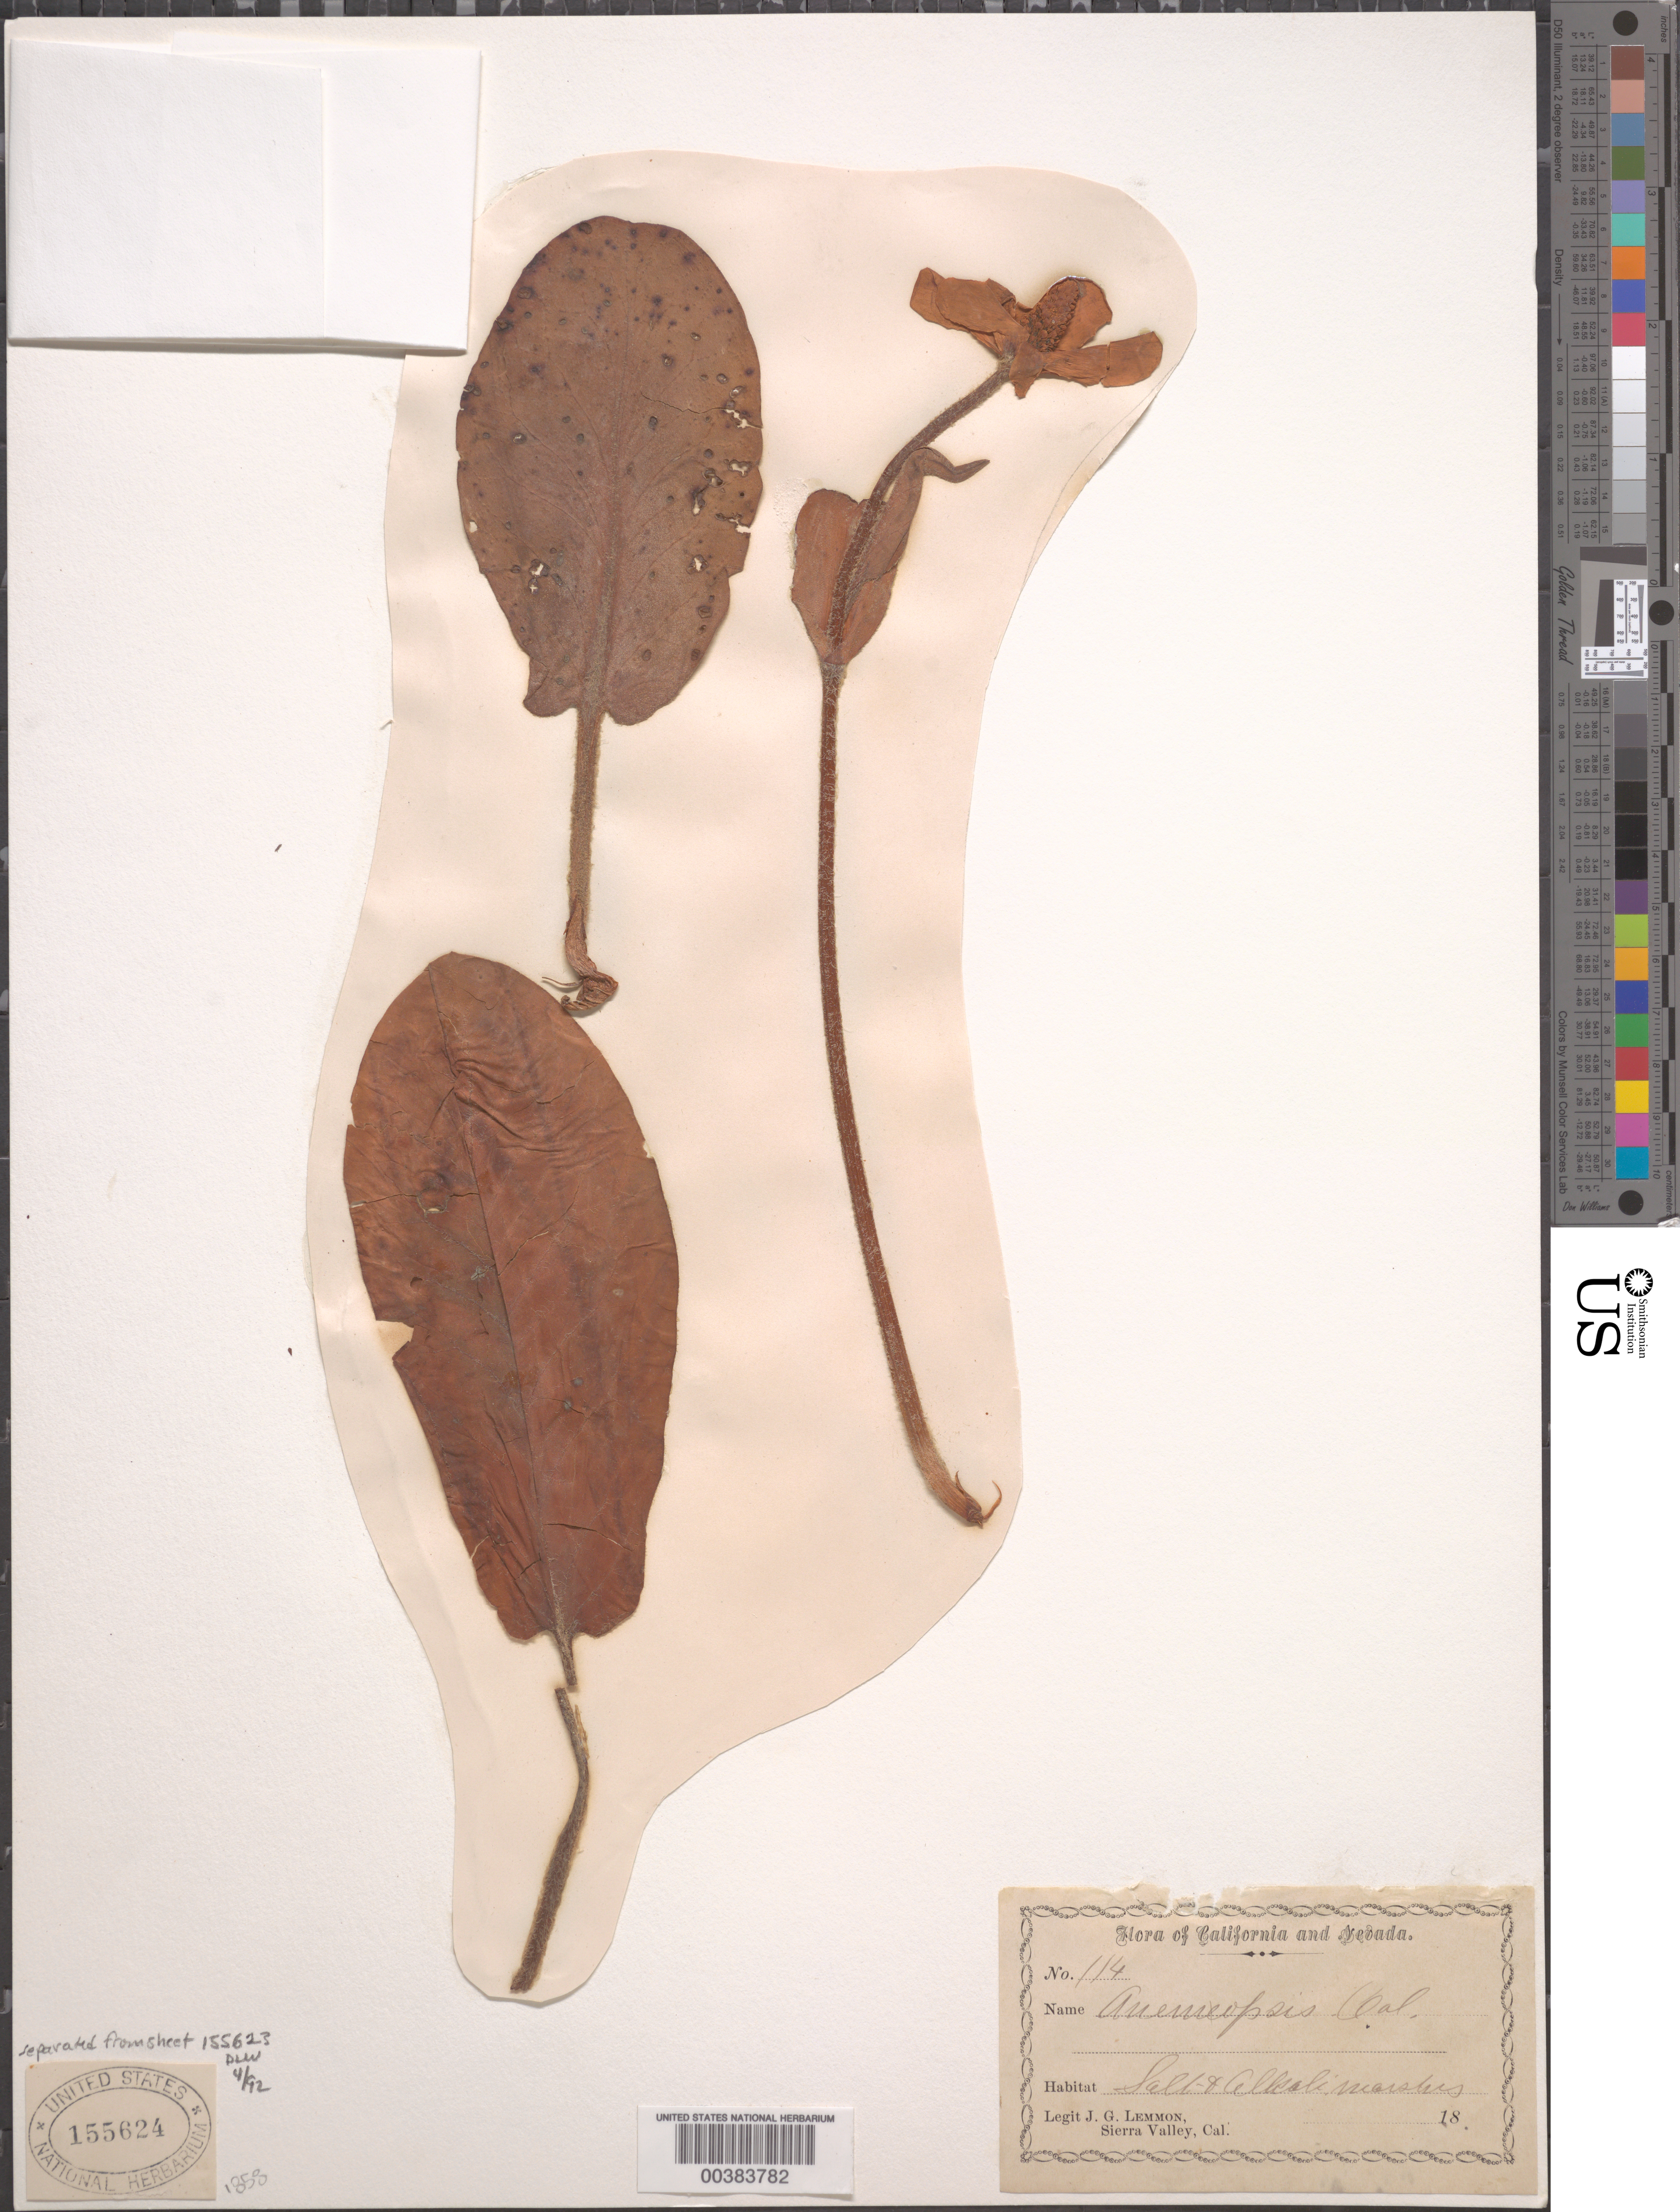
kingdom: Plantae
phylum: Tracheophyta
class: Magnoliopsida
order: Piperales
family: Saururaceae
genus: Anemopsis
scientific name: Anemopsis californica var. typica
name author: Kelso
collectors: J. G. Lemmon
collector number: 114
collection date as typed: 18--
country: United States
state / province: California / Nevada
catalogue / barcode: US 155624